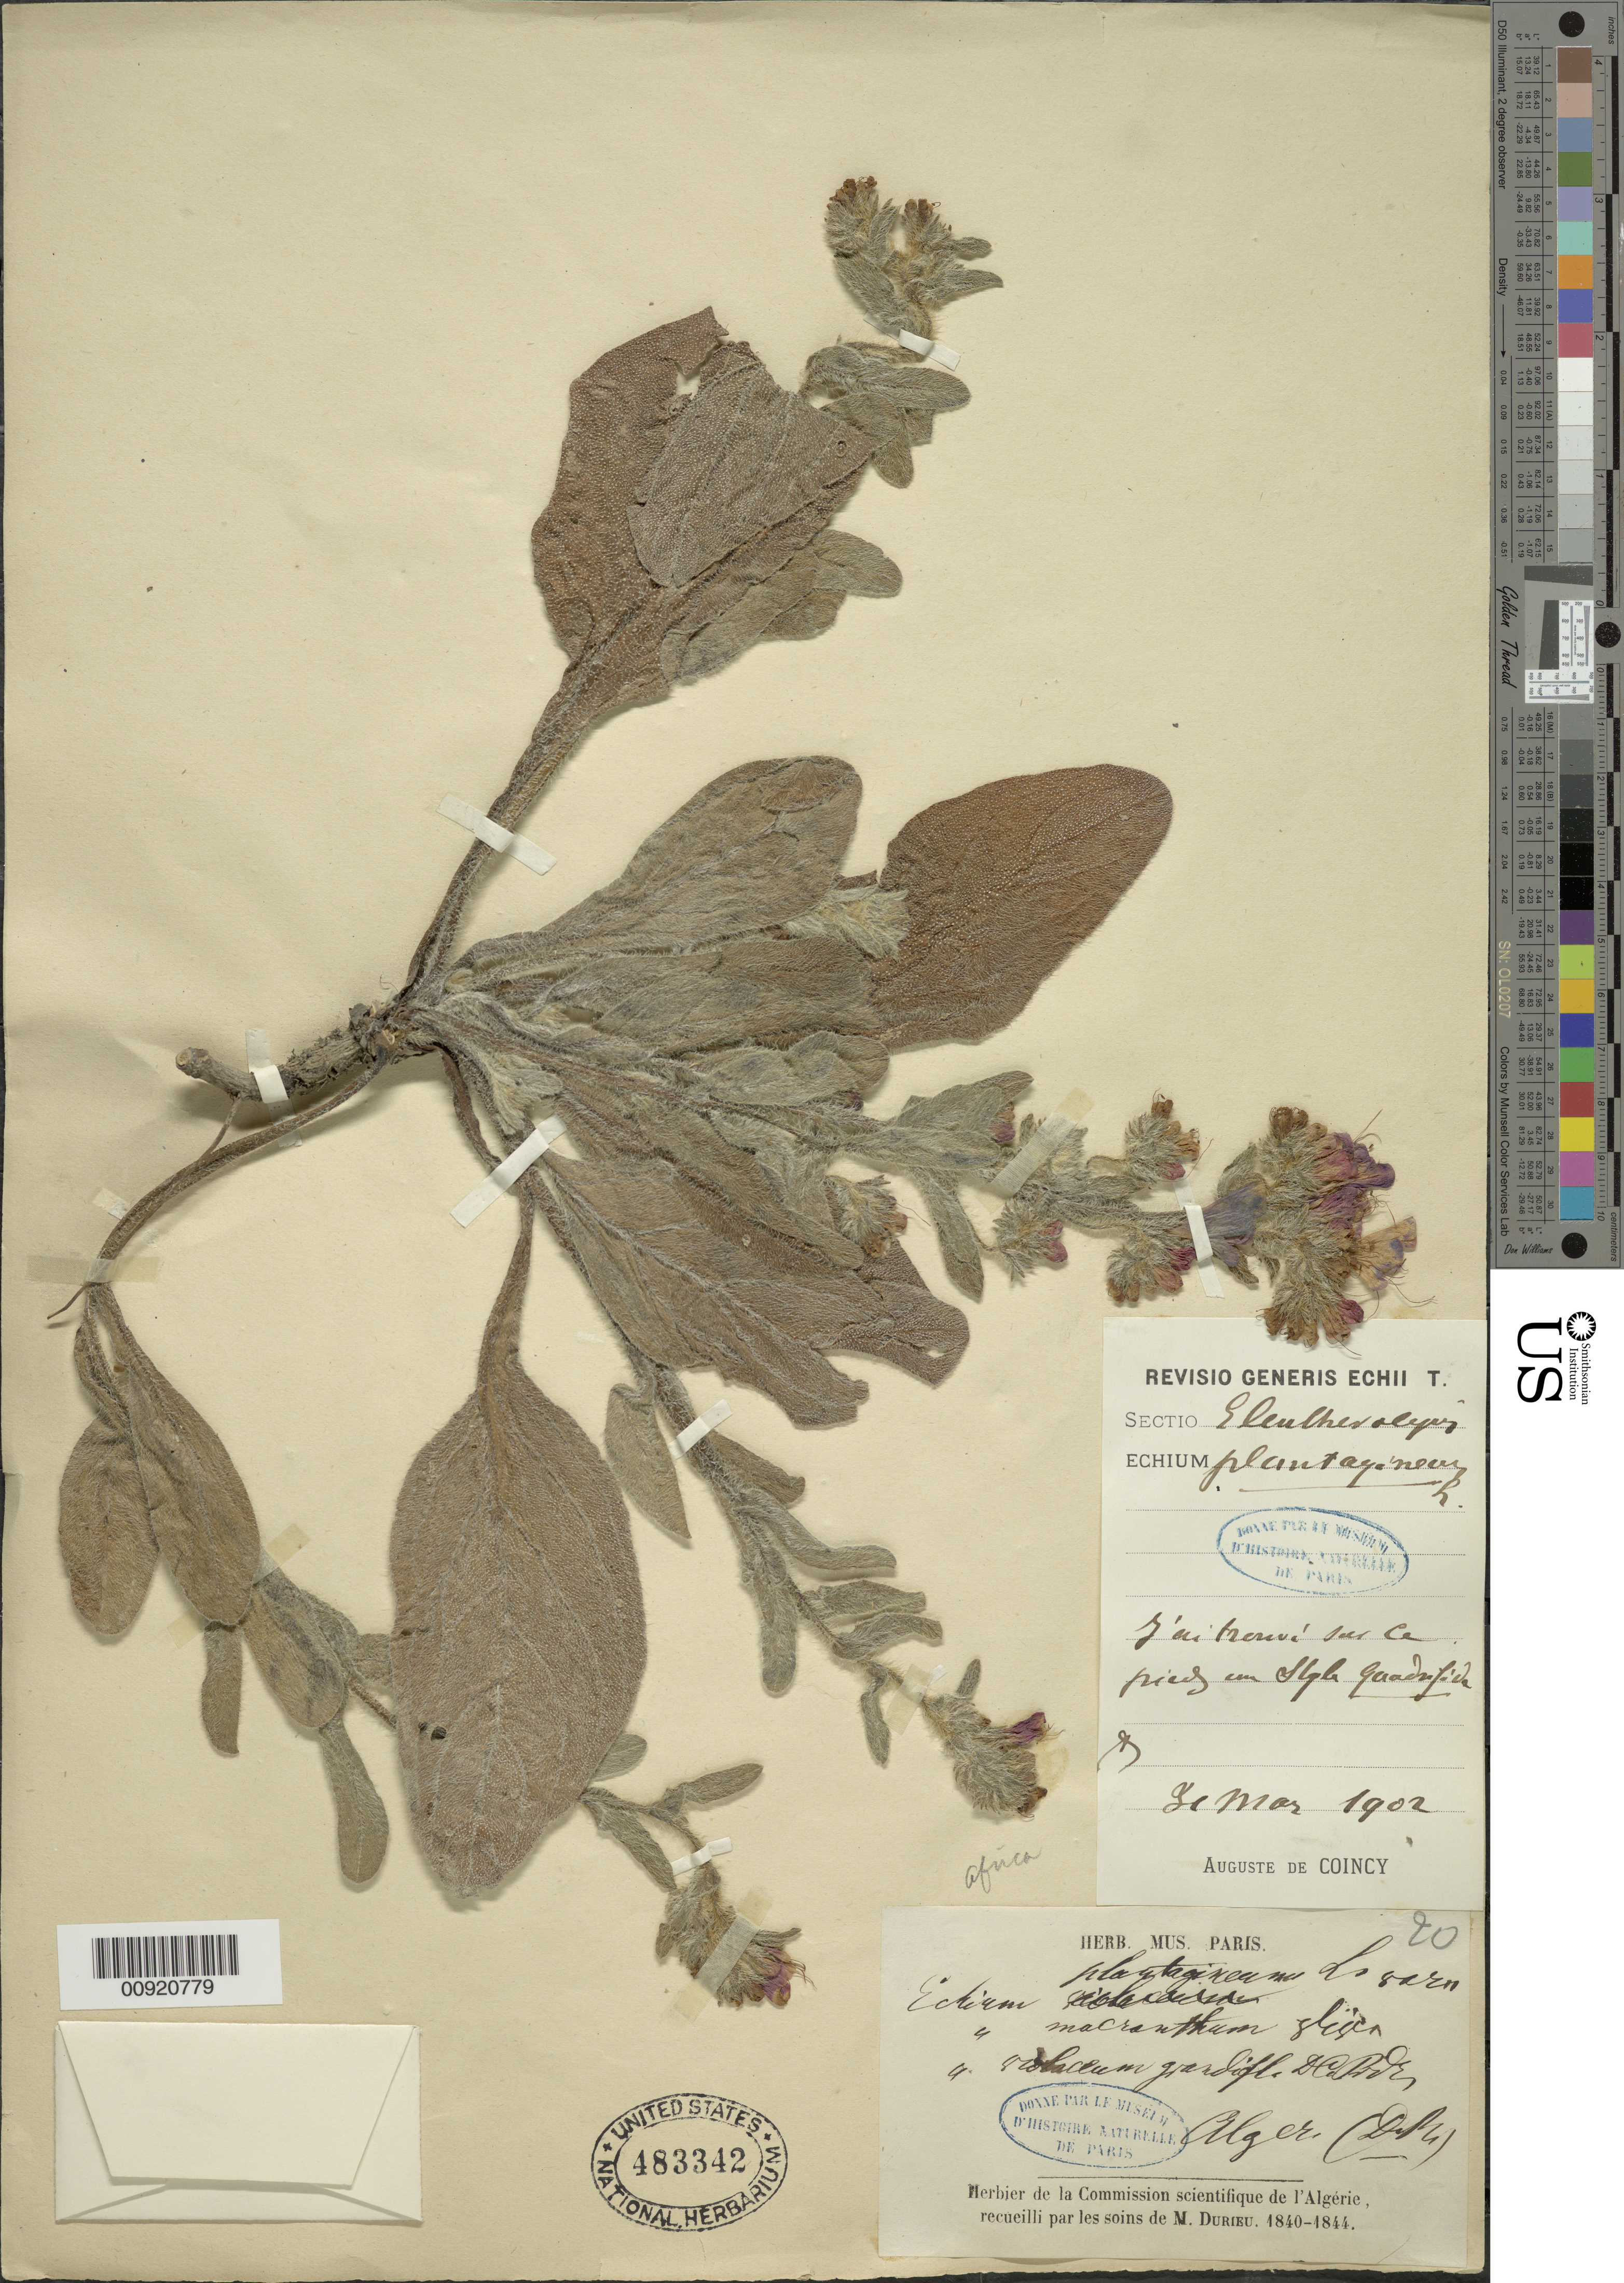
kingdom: Plantae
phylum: Tracheophyta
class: Magnoliopsida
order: Boraginales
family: Boraginaceae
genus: Echium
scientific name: Echium plantagineum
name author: L.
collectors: M. C. Durieu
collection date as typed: Mar 1902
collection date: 1902-03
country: Algeria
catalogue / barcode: US 483342